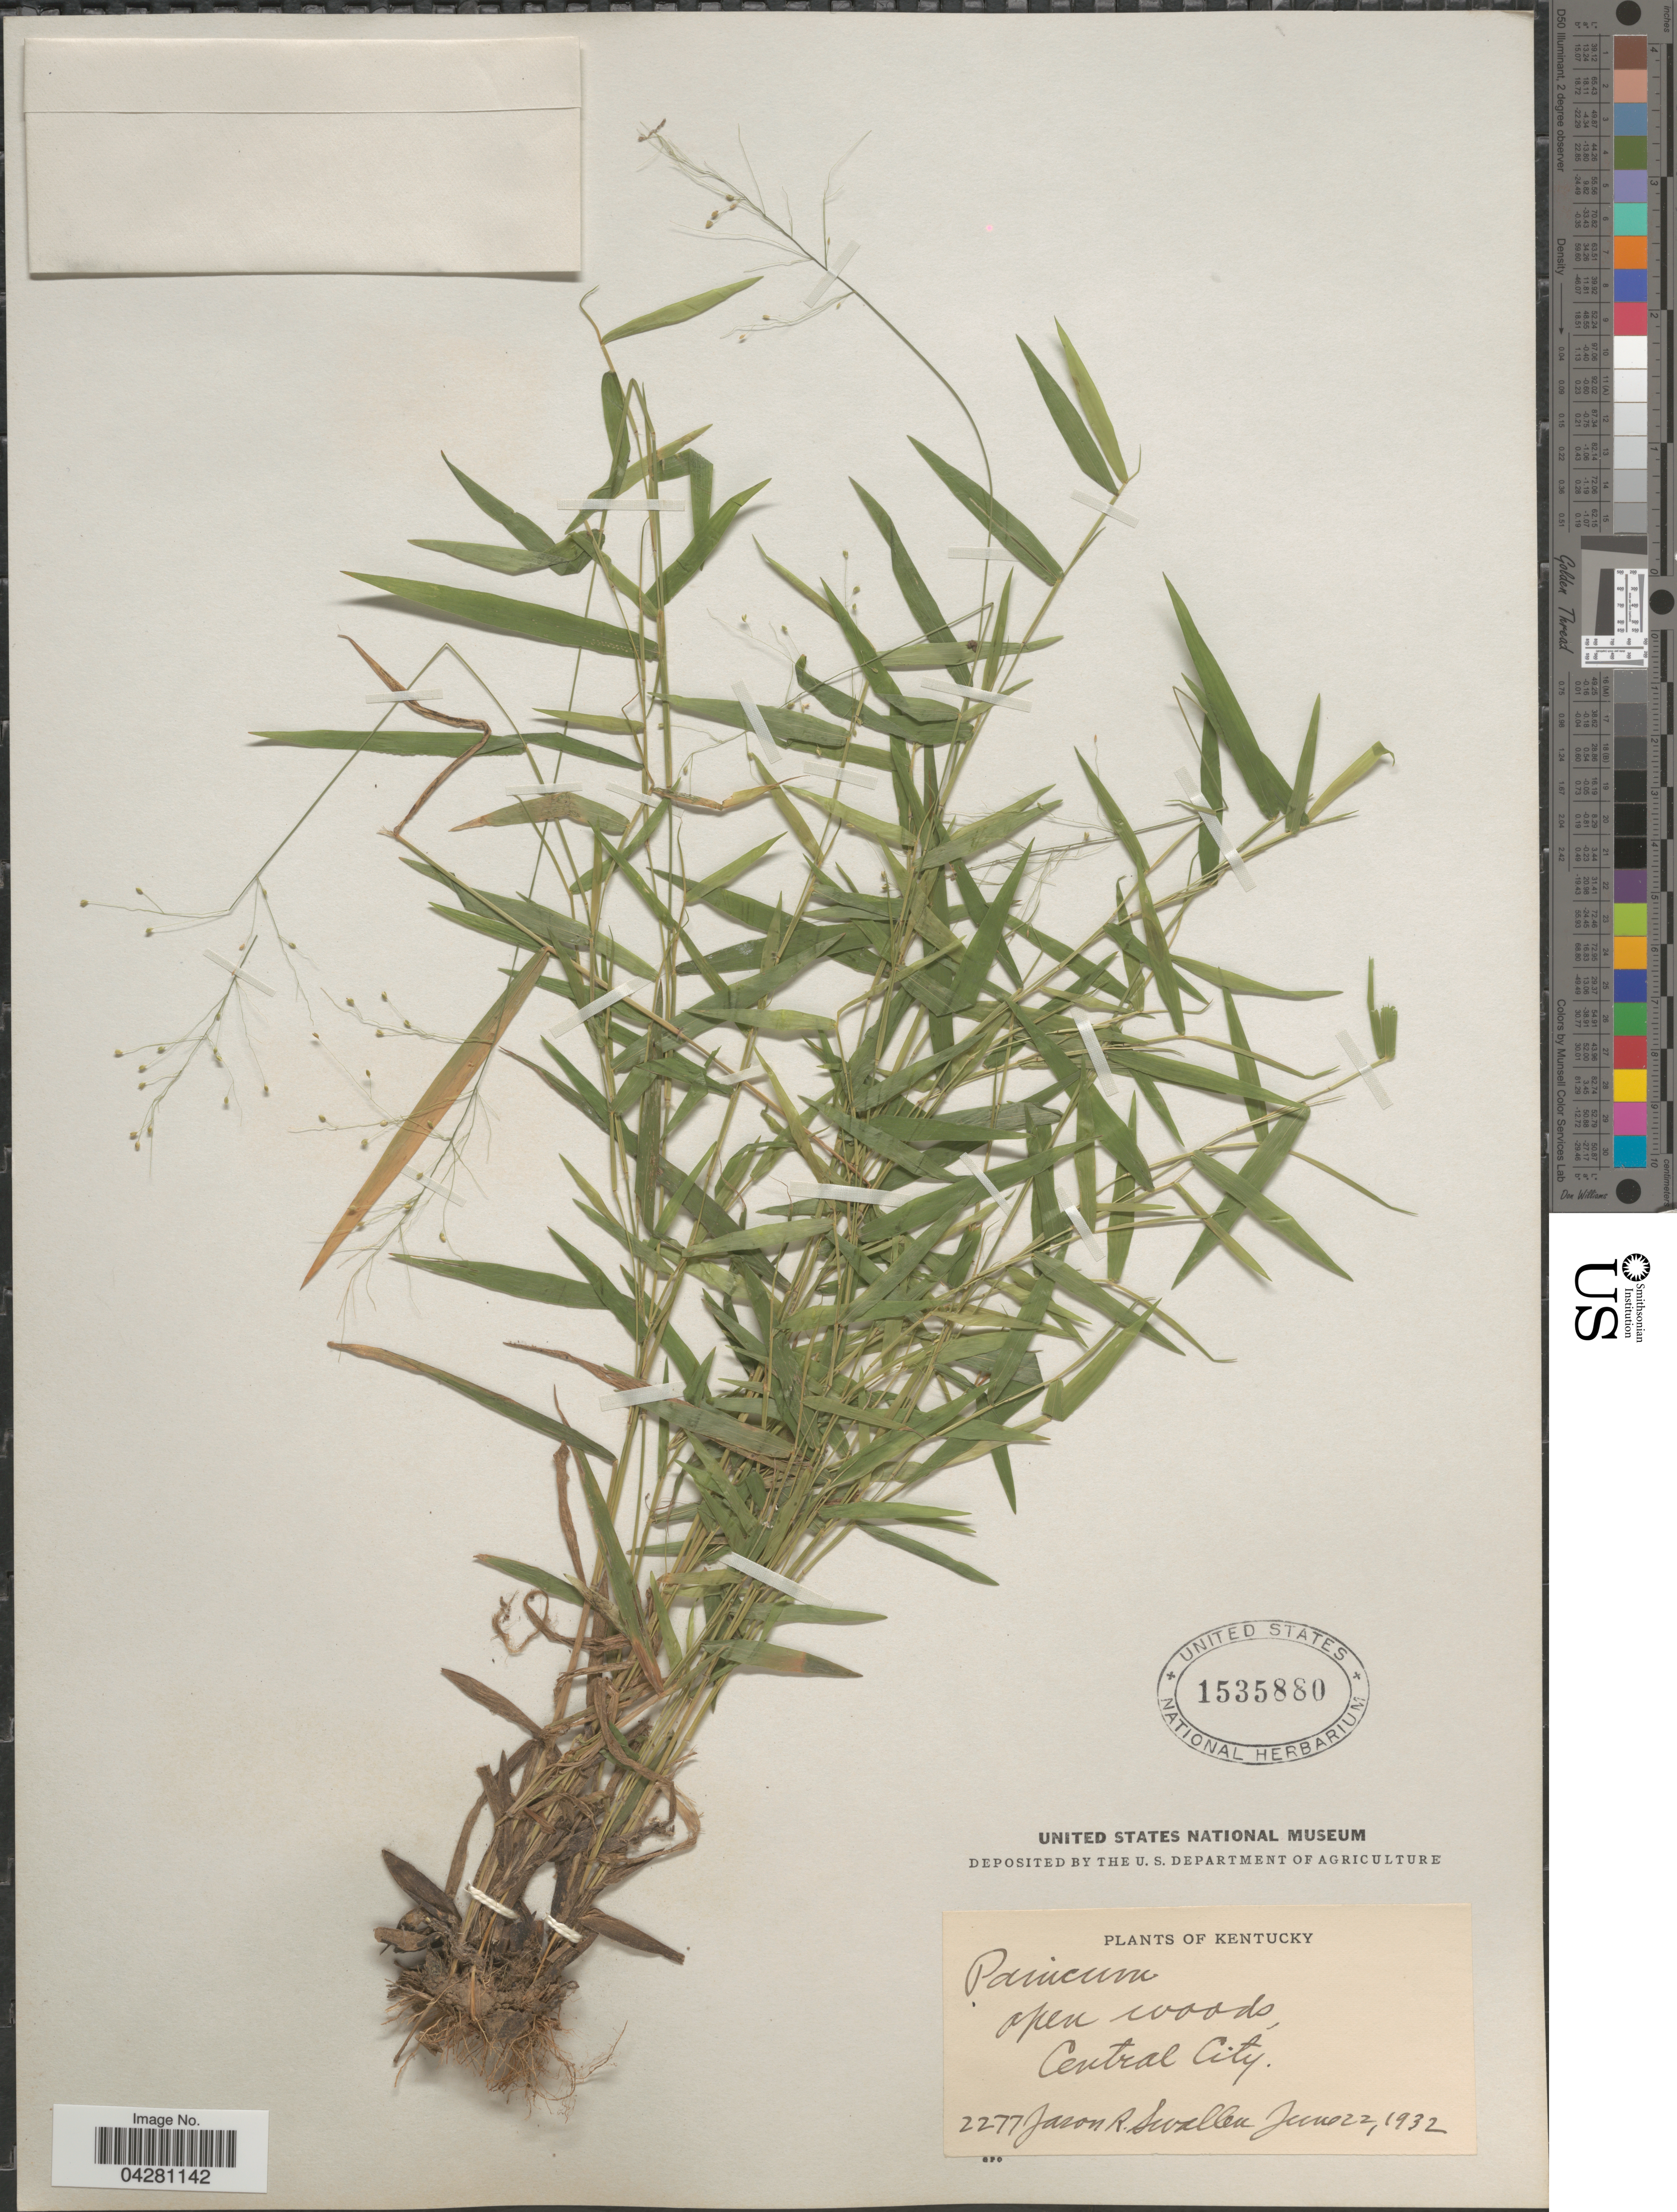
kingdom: Plantae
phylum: Tracheophyta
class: Liliopsida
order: Poales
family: Poaceae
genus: Dichanthelium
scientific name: Dichanthelium dichotomum var. dichotomum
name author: (L.) Gould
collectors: J. R. Swallen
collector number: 2277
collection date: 1932-06-22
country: United States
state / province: Kentucky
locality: Open woods, Central City.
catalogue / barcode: US 1535880